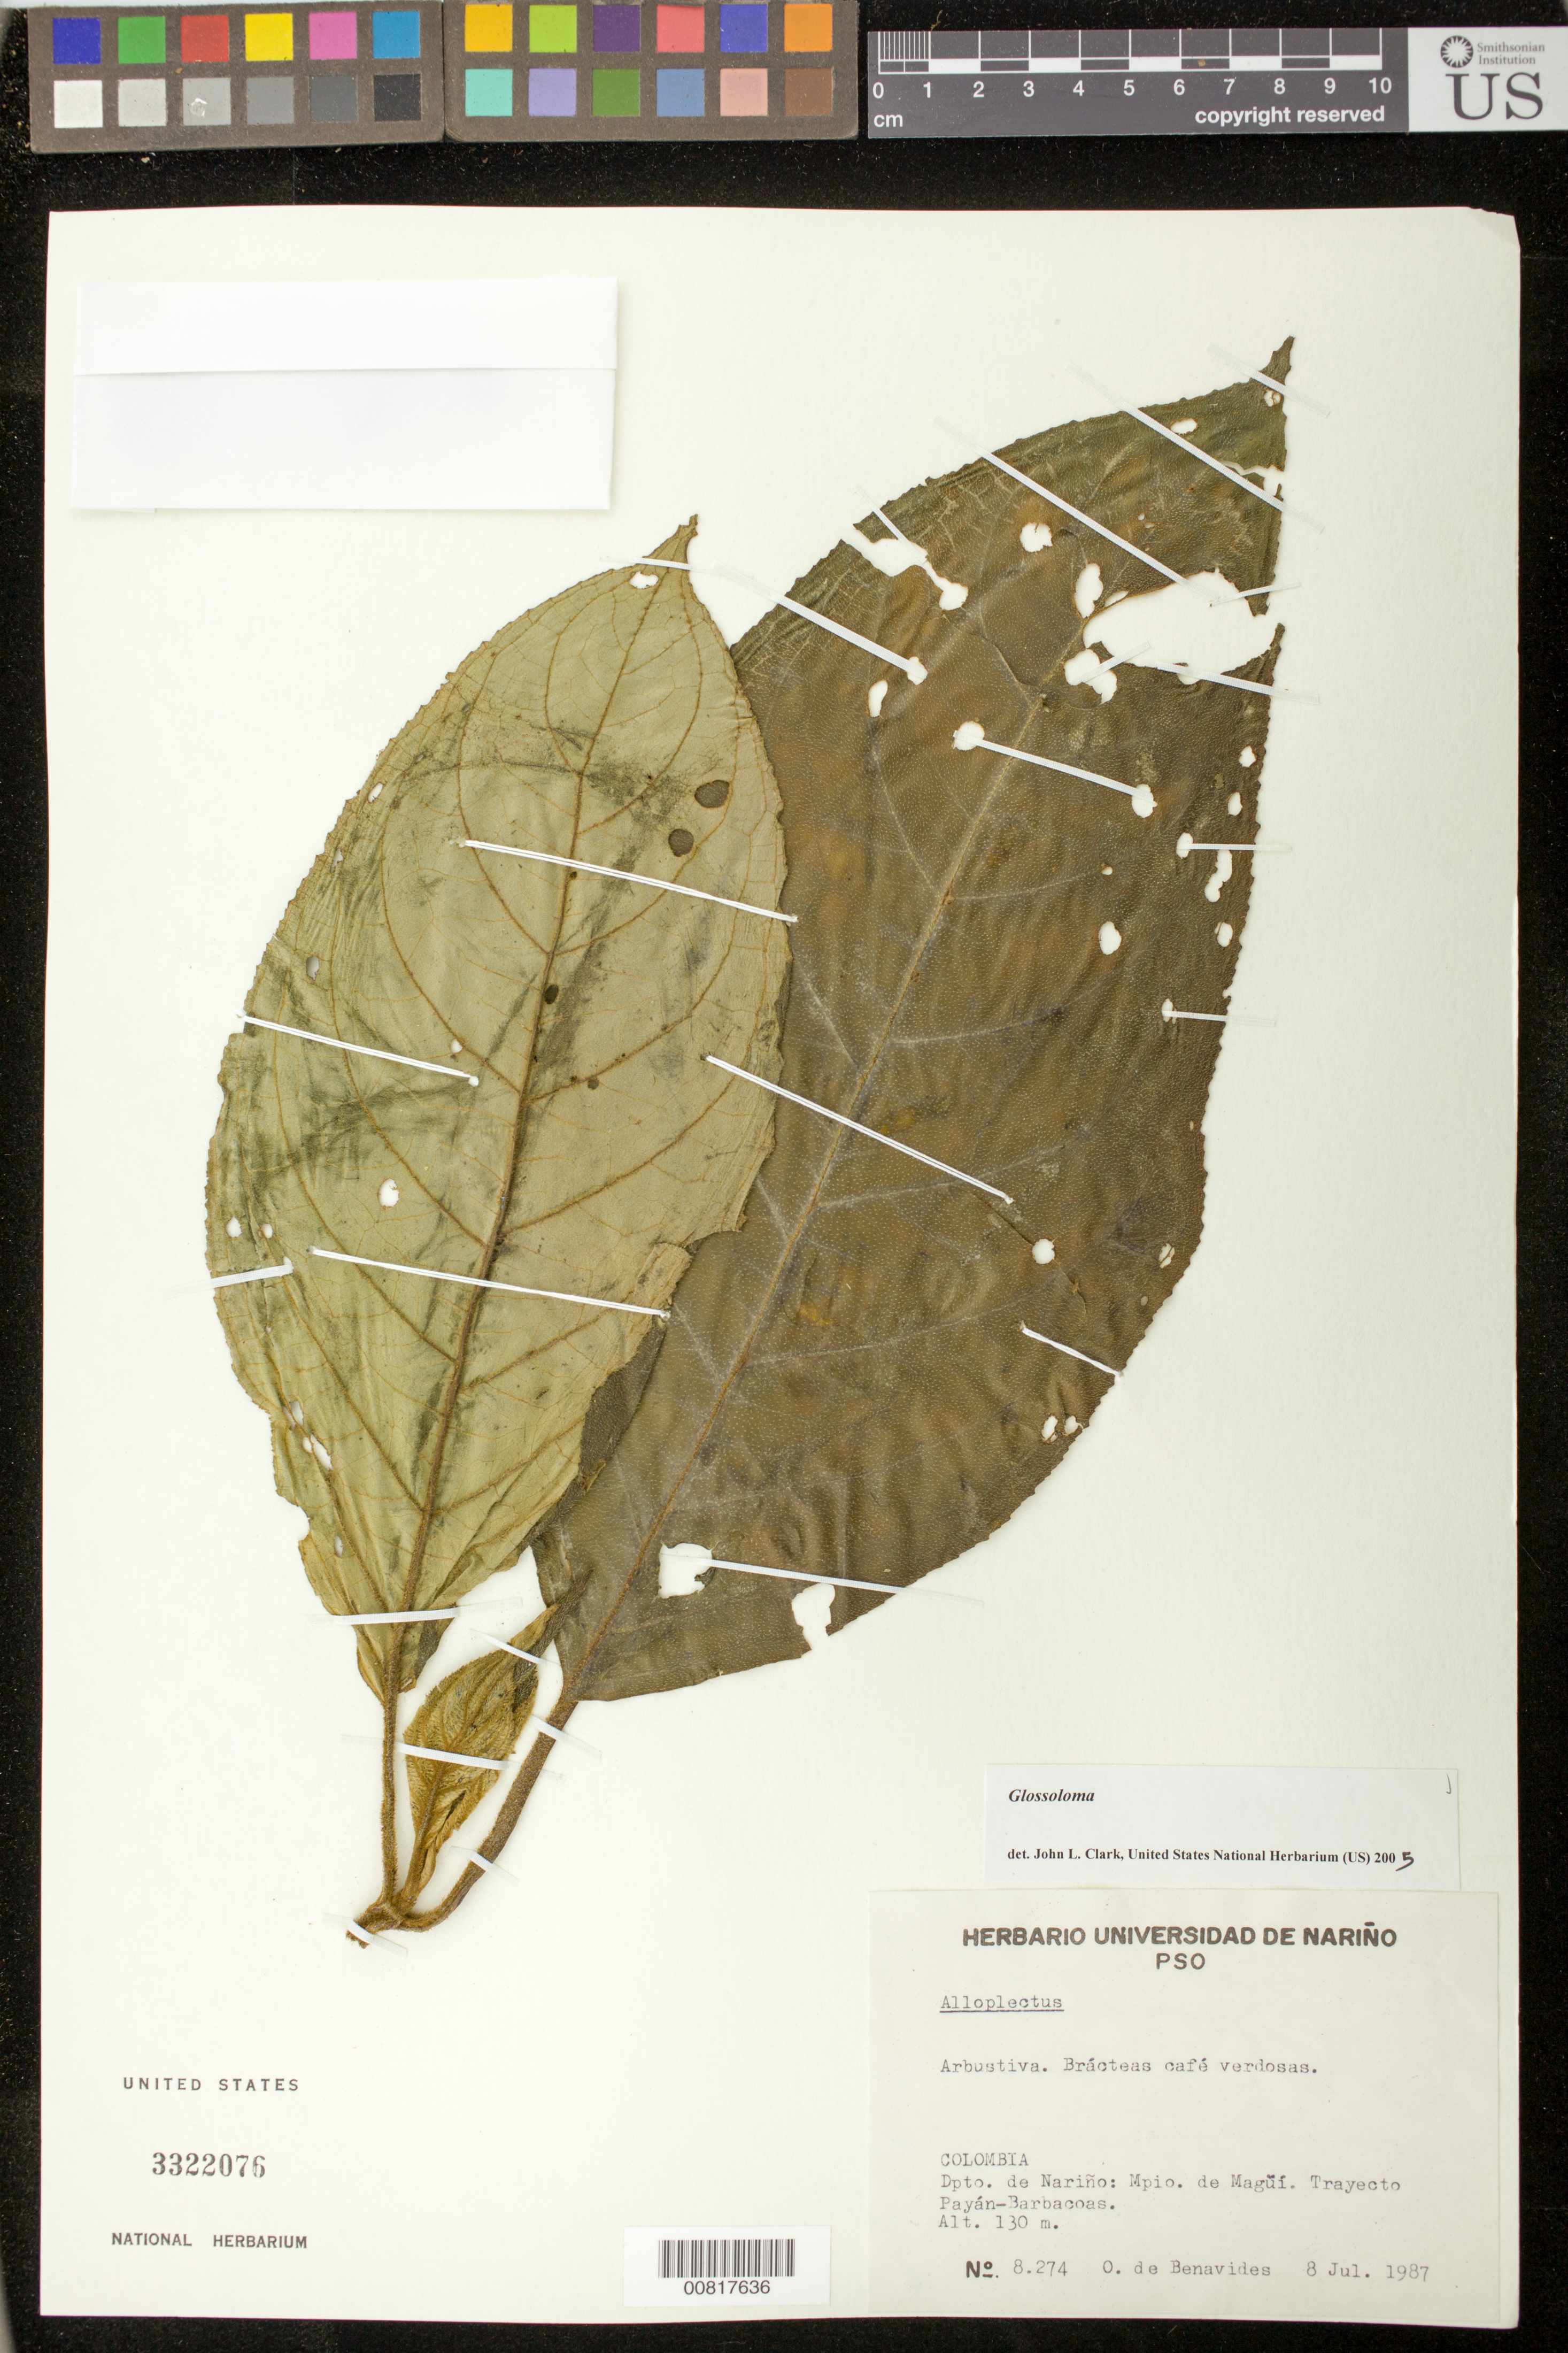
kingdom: Plantae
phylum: Tracheophyta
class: Magnoliopsida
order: Lamiales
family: Gesneriaceae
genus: Glossoloma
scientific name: Glossoloma sp.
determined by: Clark, J. L., (SEL), The Marie Selby Botanical Garden (UNITED STATES)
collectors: Olga S. de Benavides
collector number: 8274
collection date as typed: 08 Jul 1987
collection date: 1987-07-08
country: Colombia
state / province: Nariño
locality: Mpio. de Magüí, Trayecto Payán-Barbacoas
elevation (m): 130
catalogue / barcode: US 3322076